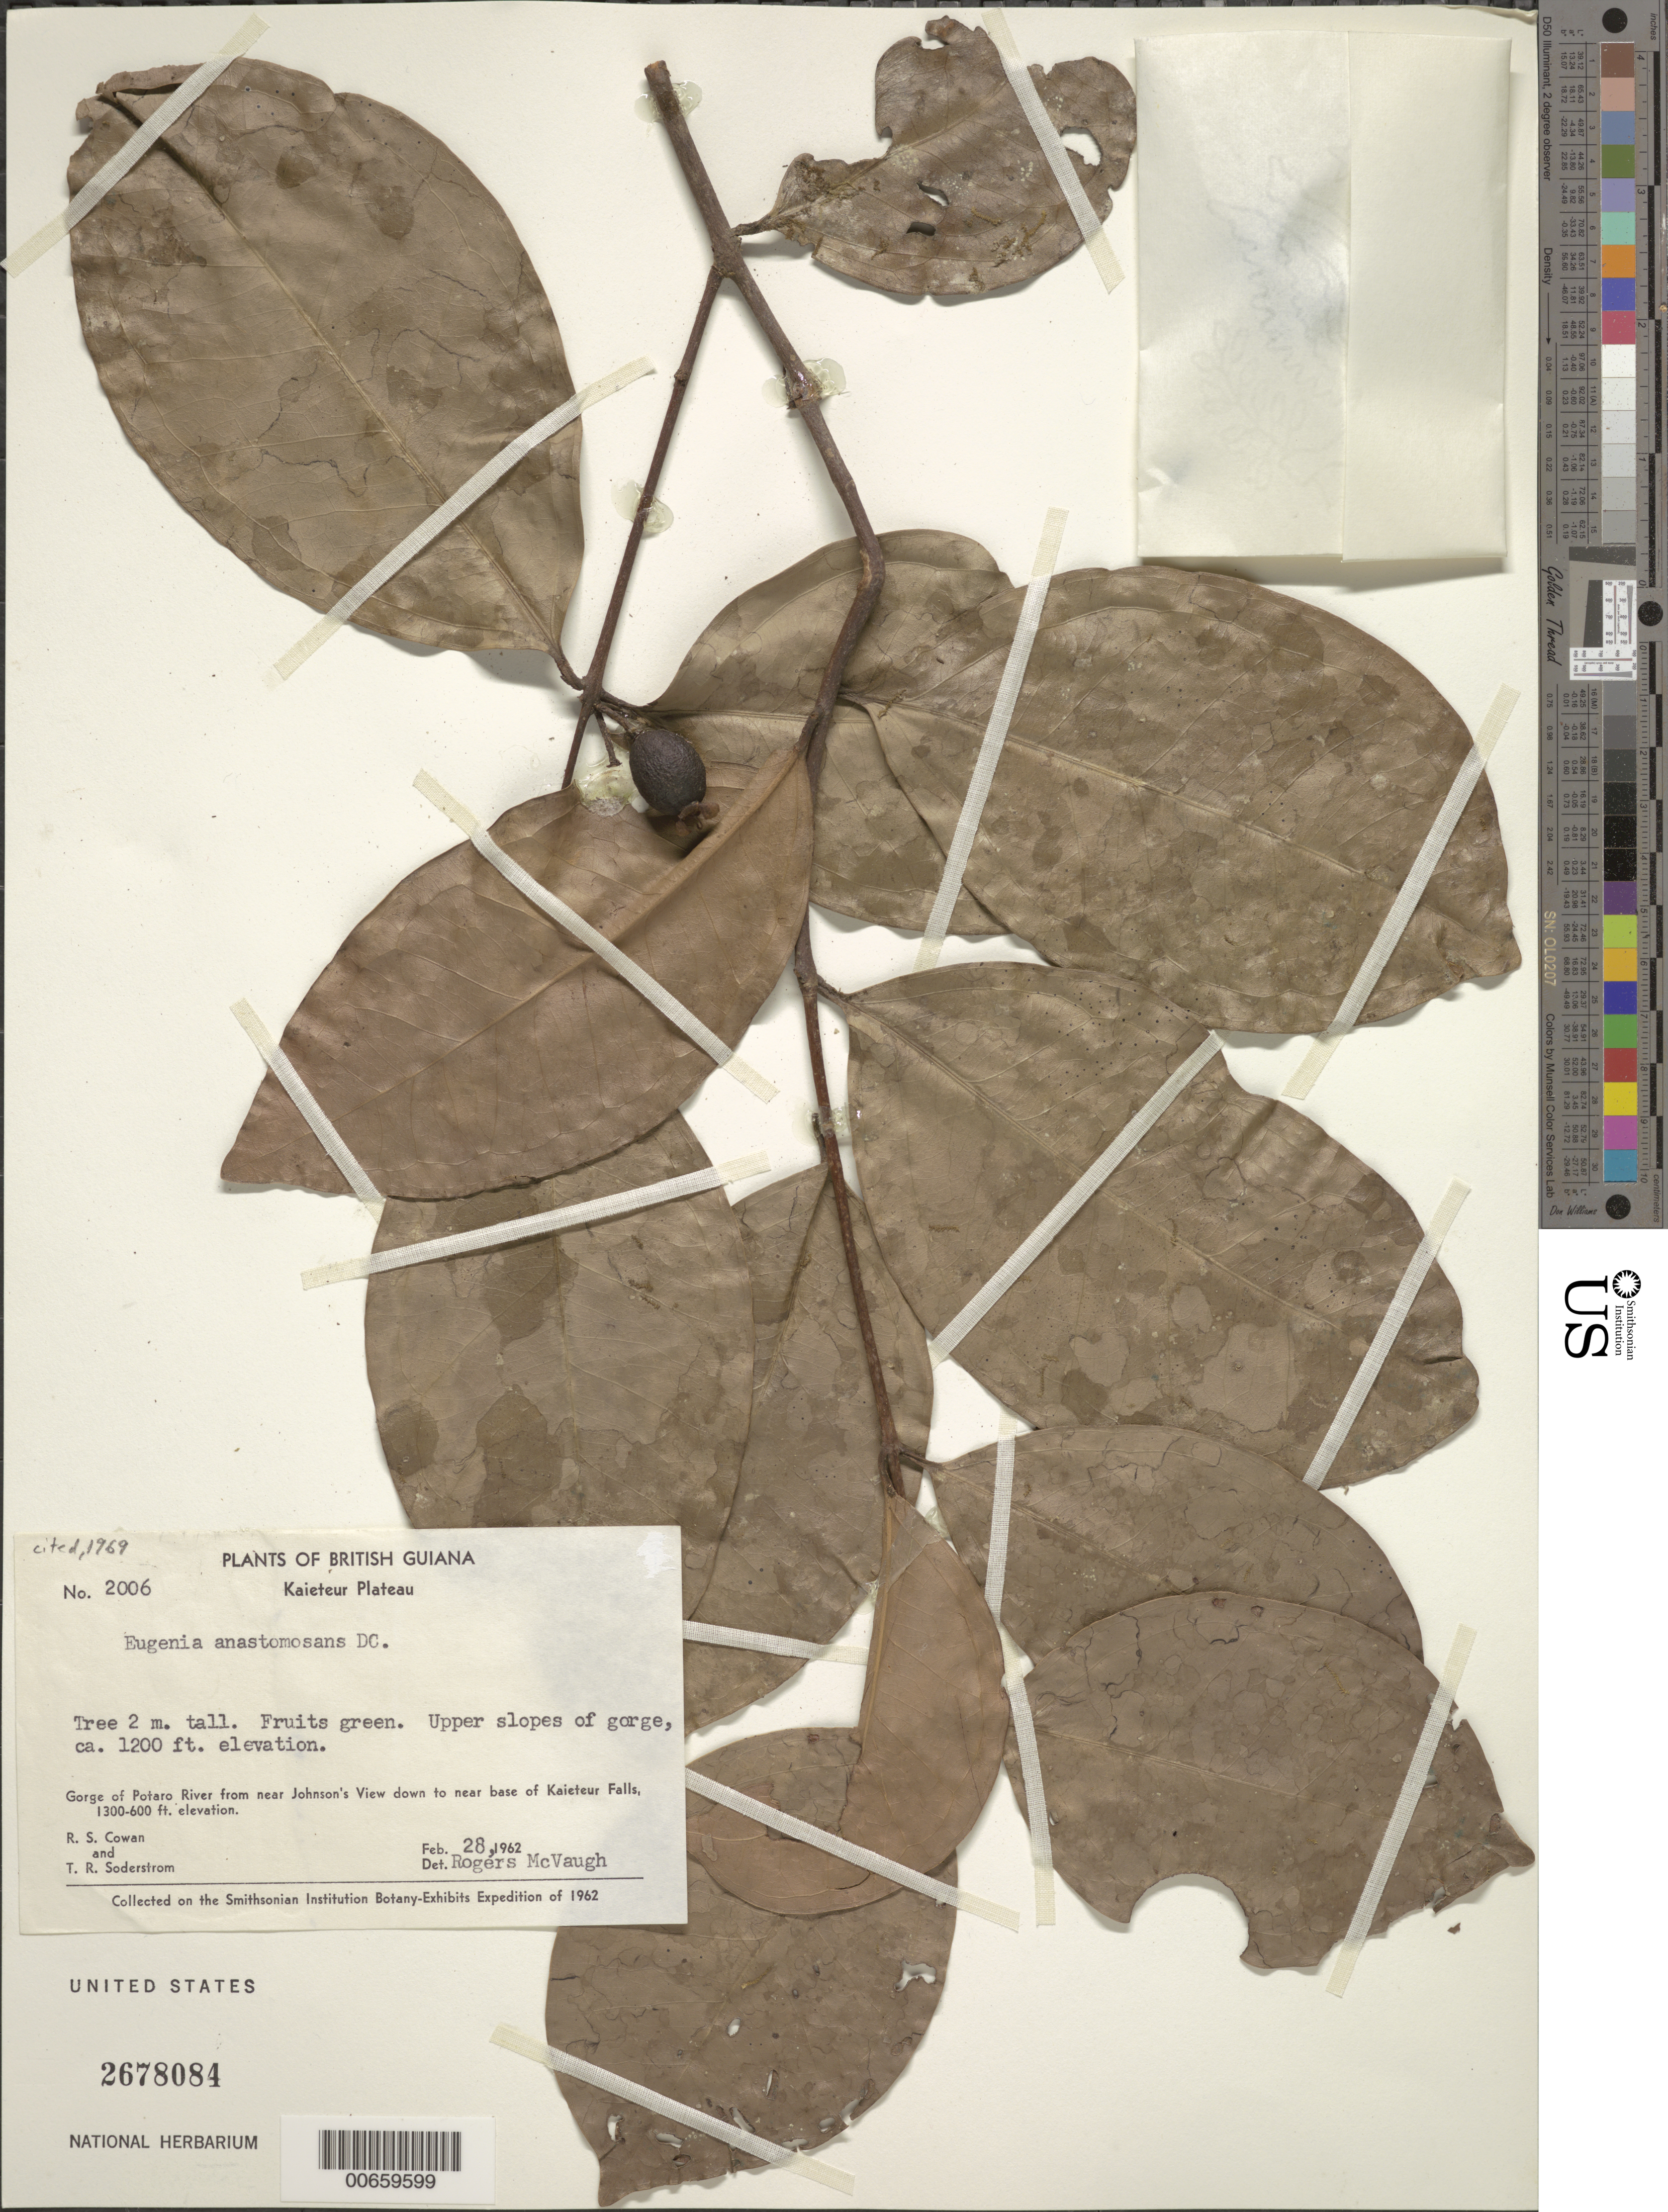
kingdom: Plantae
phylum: Tracheophyta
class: Magnoliopsida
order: Myrtales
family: Myrtaceae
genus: Eugenia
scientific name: Eugenia anastomosans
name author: DC.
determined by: McVaugh, R.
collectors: R. S. Cowan & T. R. Soderstrom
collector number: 2006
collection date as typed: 28-Feb-62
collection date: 1962-02-28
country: Guyana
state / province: Potaro-Siparuni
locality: Kaieteur Plateau, trail from plane landing to Kaieteur Falls, upper slopes of gorge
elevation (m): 427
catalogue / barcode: US 2678084